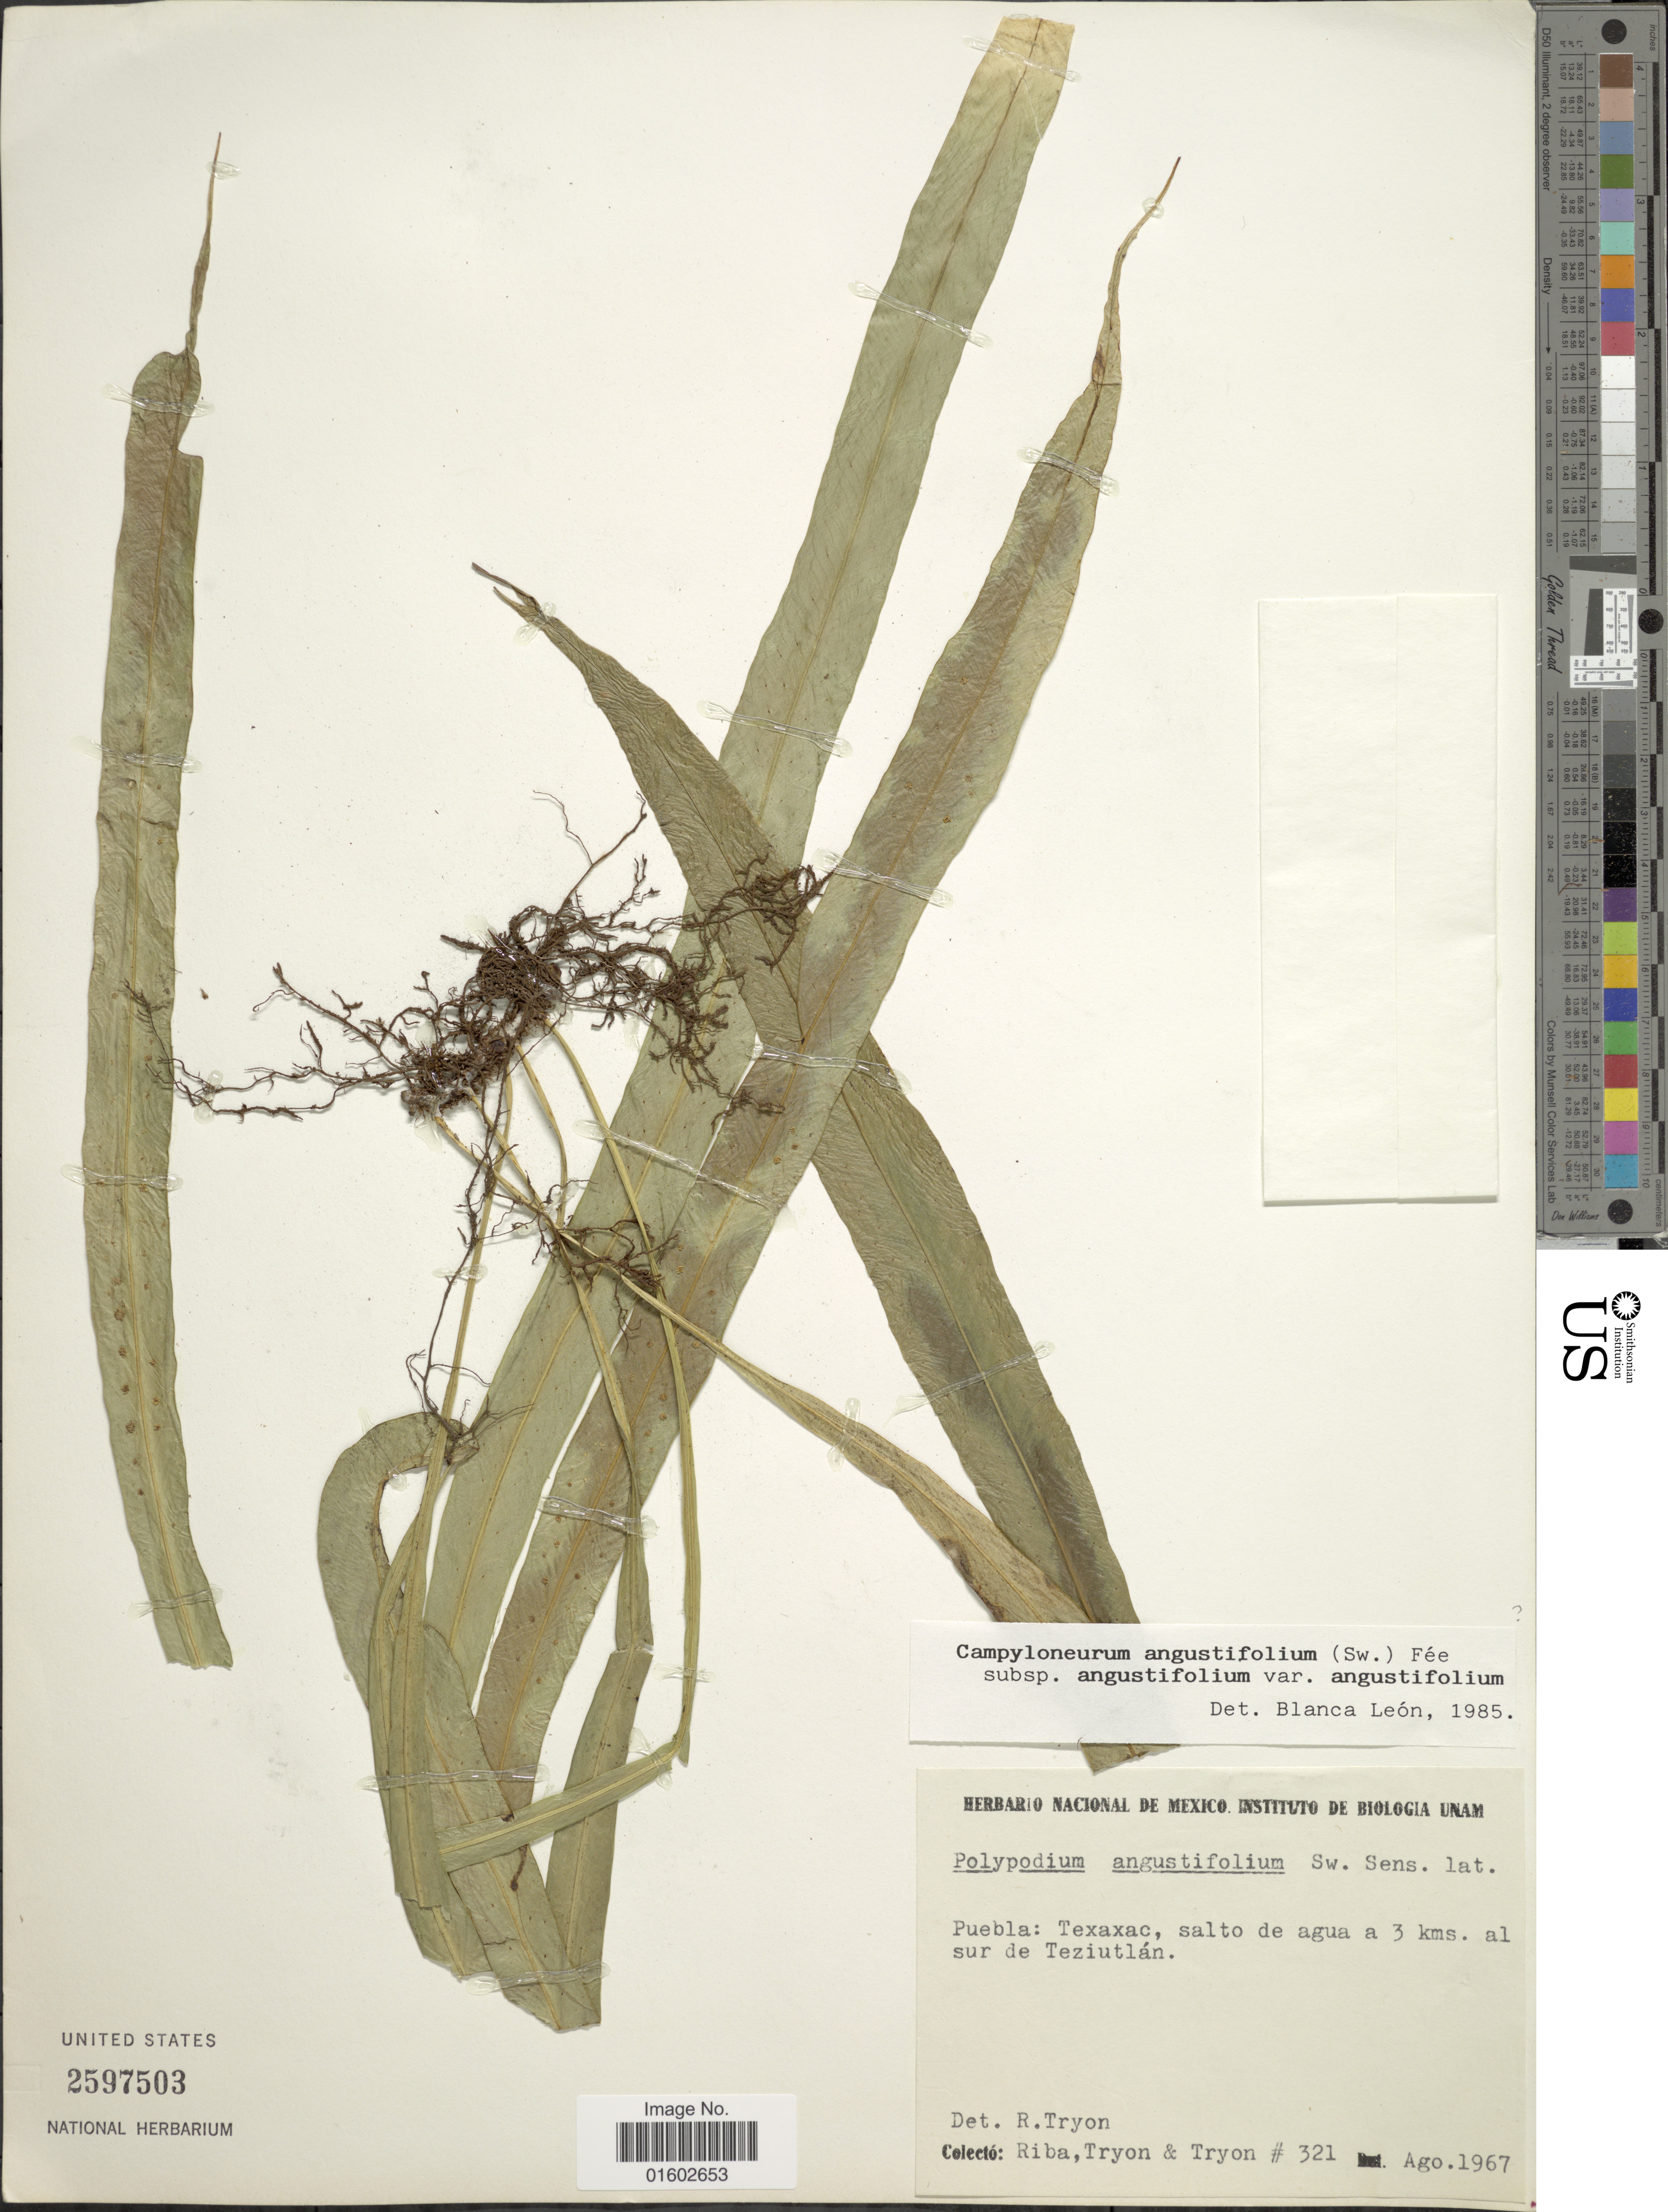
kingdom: Plantae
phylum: Tracheophyta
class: Polypodiopsida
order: Polypodiales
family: Polypodiaceae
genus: Campyloneurum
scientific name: Campyloneurum angustifolium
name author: (Sw.) Fée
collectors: Riba, -. Tryon & -. Tryon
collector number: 321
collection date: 1967-08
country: Mexico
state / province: Puebla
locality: Texaxac, salto a agua a 3 kms. asl sur de Teziutlan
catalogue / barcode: US 2597503